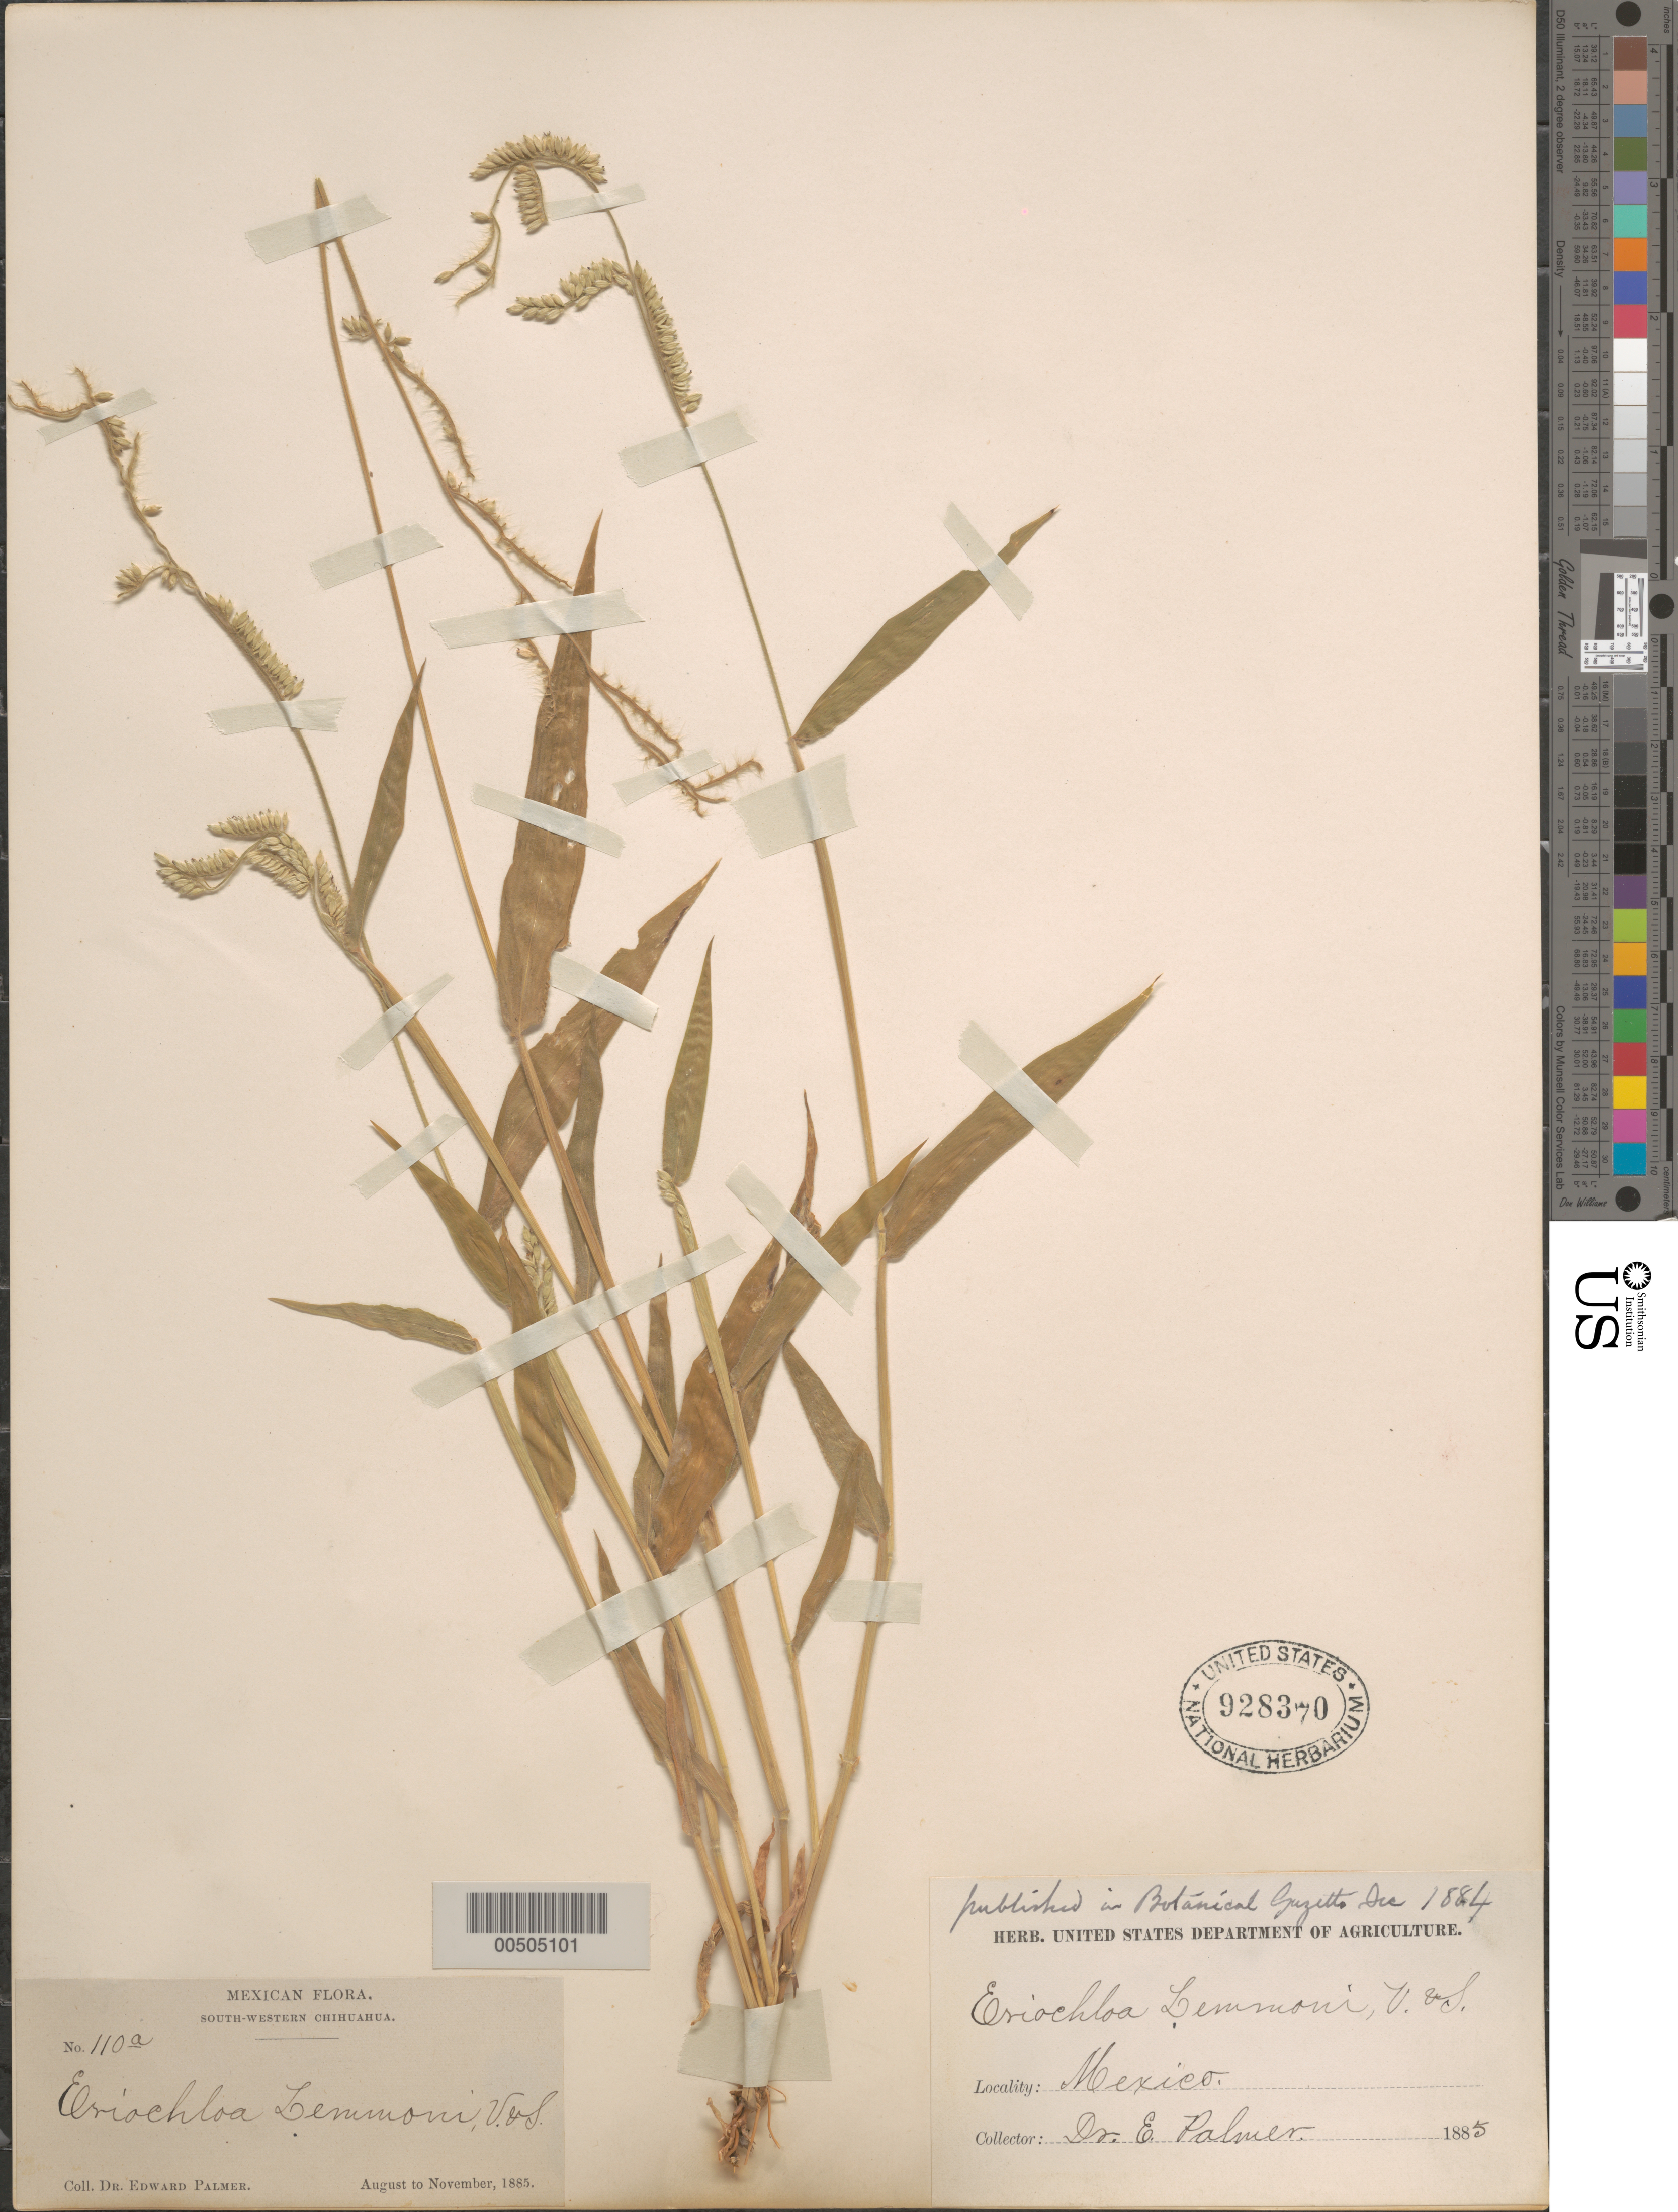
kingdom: Plantae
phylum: Tracheophyta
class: Liliopsida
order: Poales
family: Poaceae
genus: Eriochloa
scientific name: Eriochloa lemmonii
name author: Vasey & Scribn.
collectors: E. Palmer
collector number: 110a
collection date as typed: Aug 1885 to Nov 1885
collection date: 1885-08/1885-11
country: Mexico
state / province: Chihuahua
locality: South-western Chihuahua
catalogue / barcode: US 928370